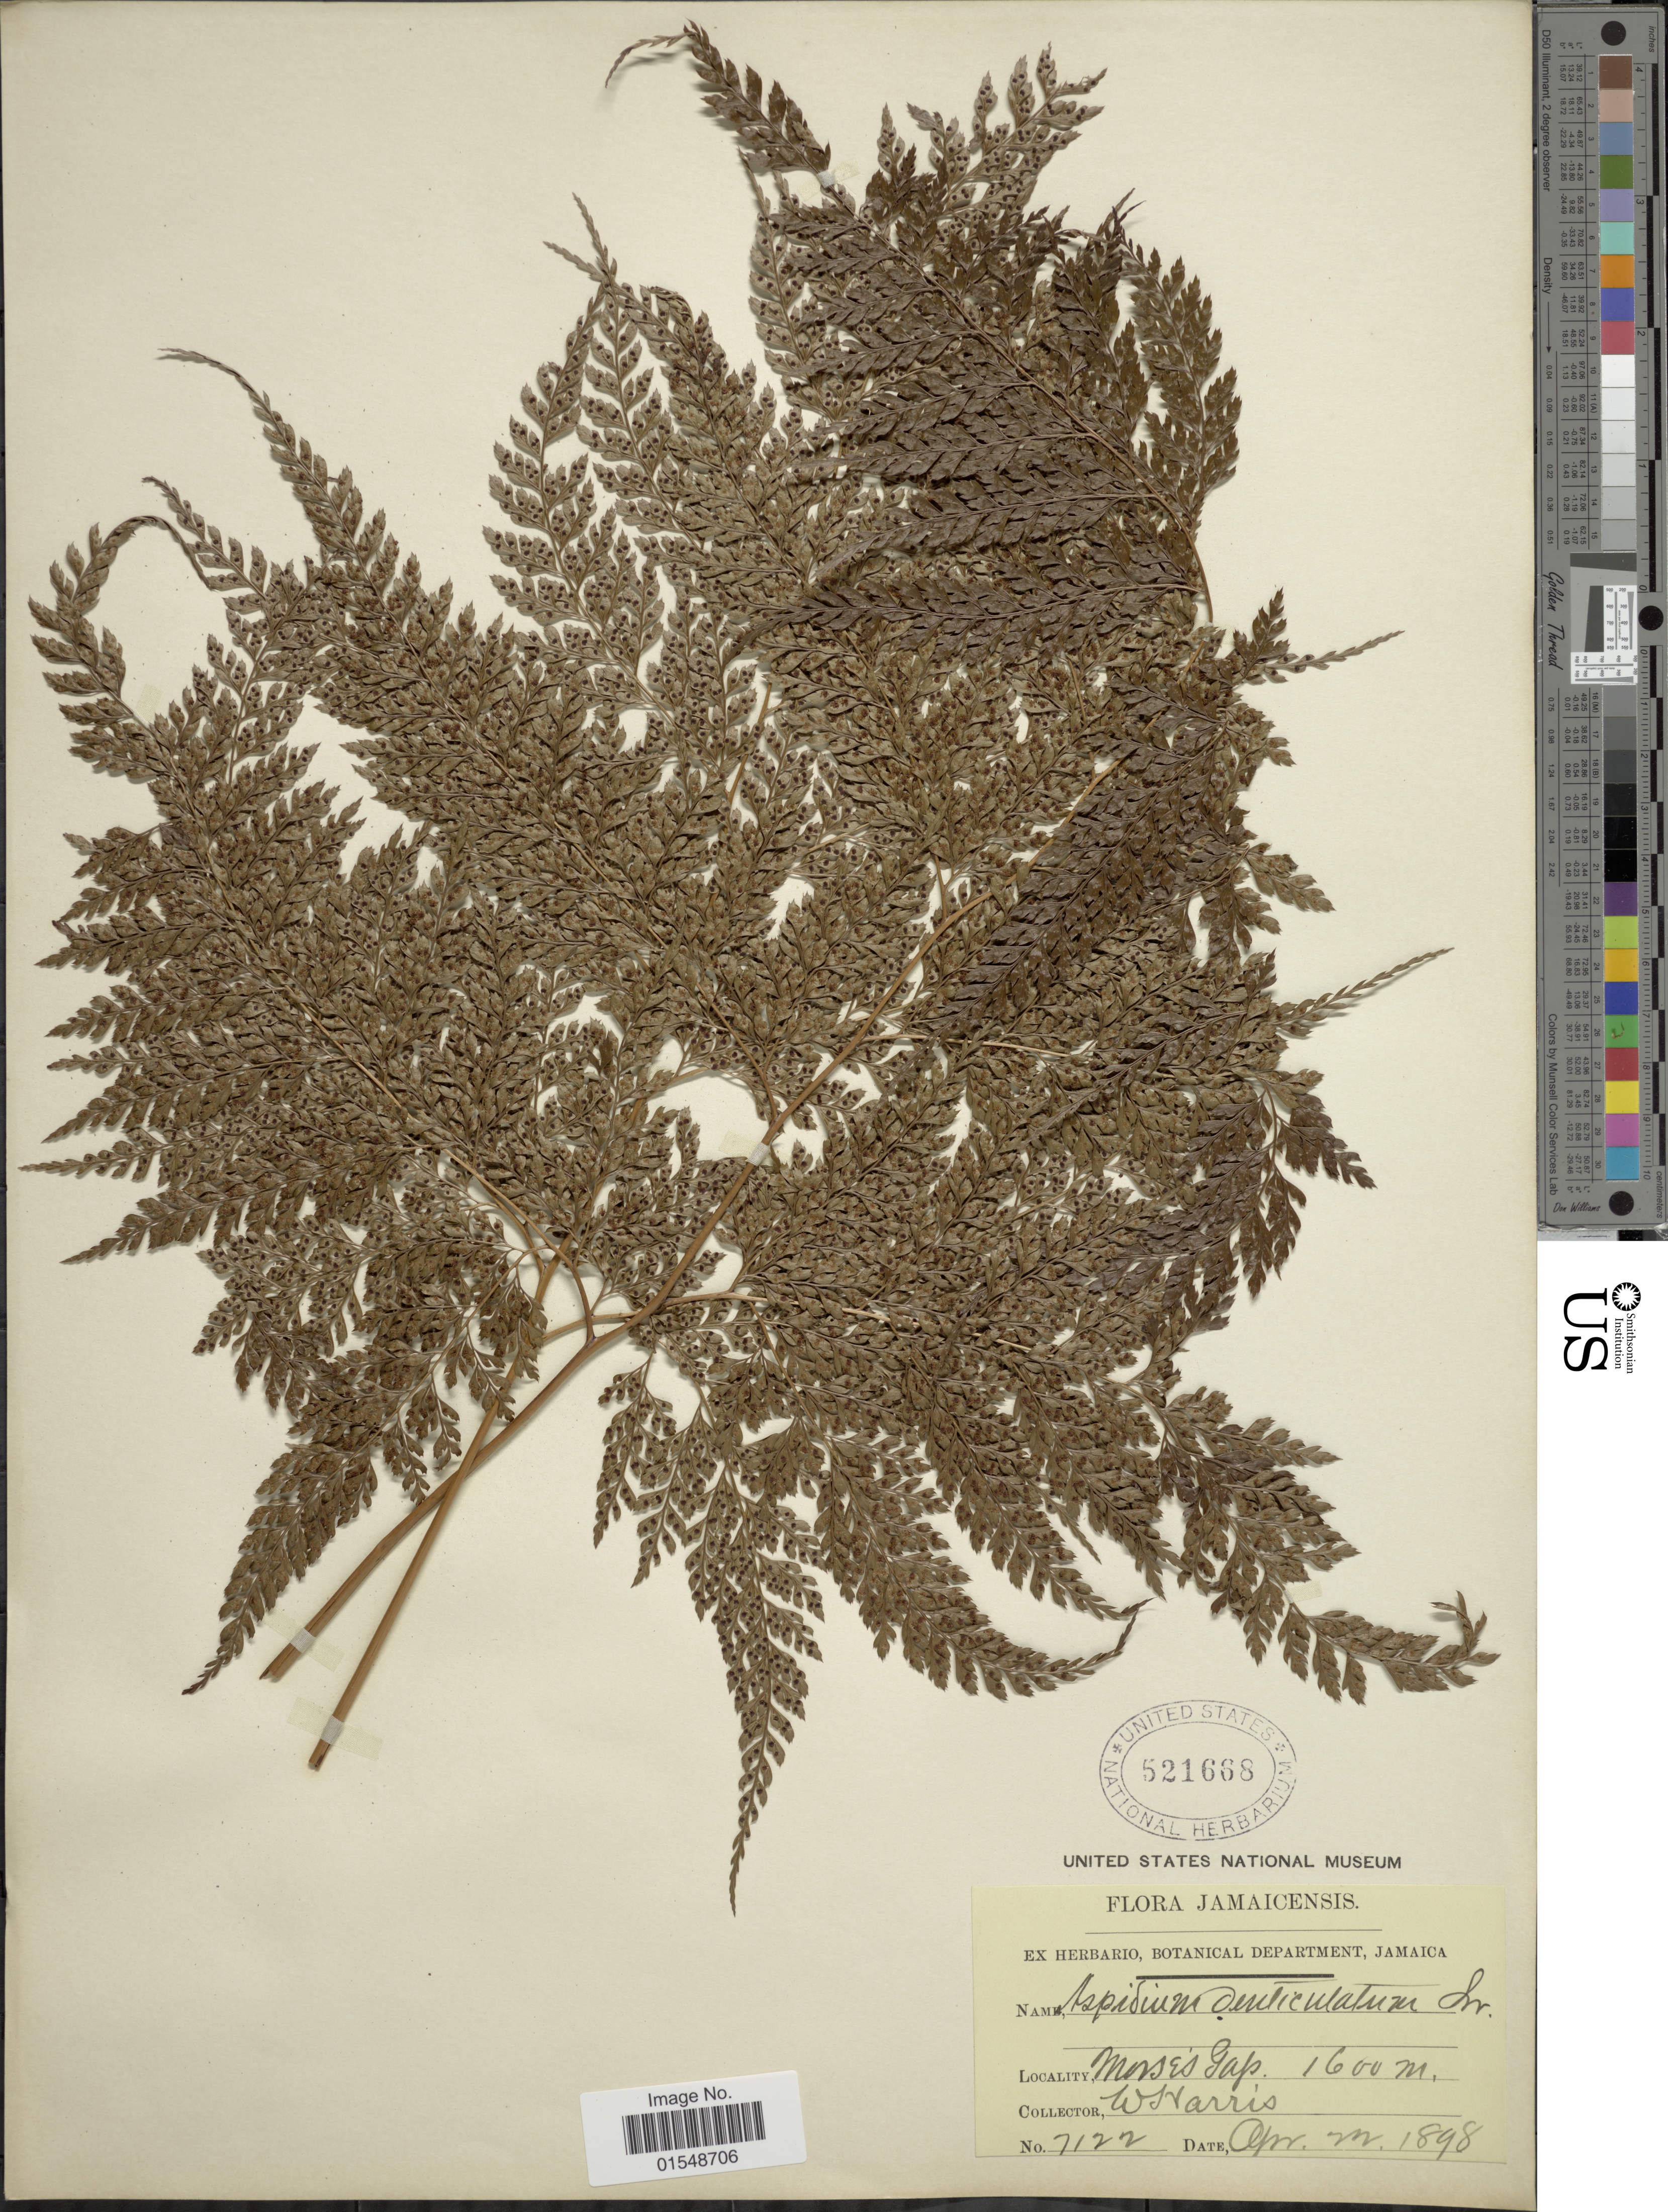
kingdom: Plantae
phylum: Tracheophyta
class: Polypodiopsida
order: Polypodiales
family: Dryopteridaceae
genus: Arachniodes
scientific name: Arachniodes denticulata var. denticulata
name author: (Sw.) Ching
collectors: W. Harris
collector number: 7122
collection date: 1898-04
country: Jamaica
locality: Morse's Gap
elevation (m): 1600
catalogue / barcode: US 521668